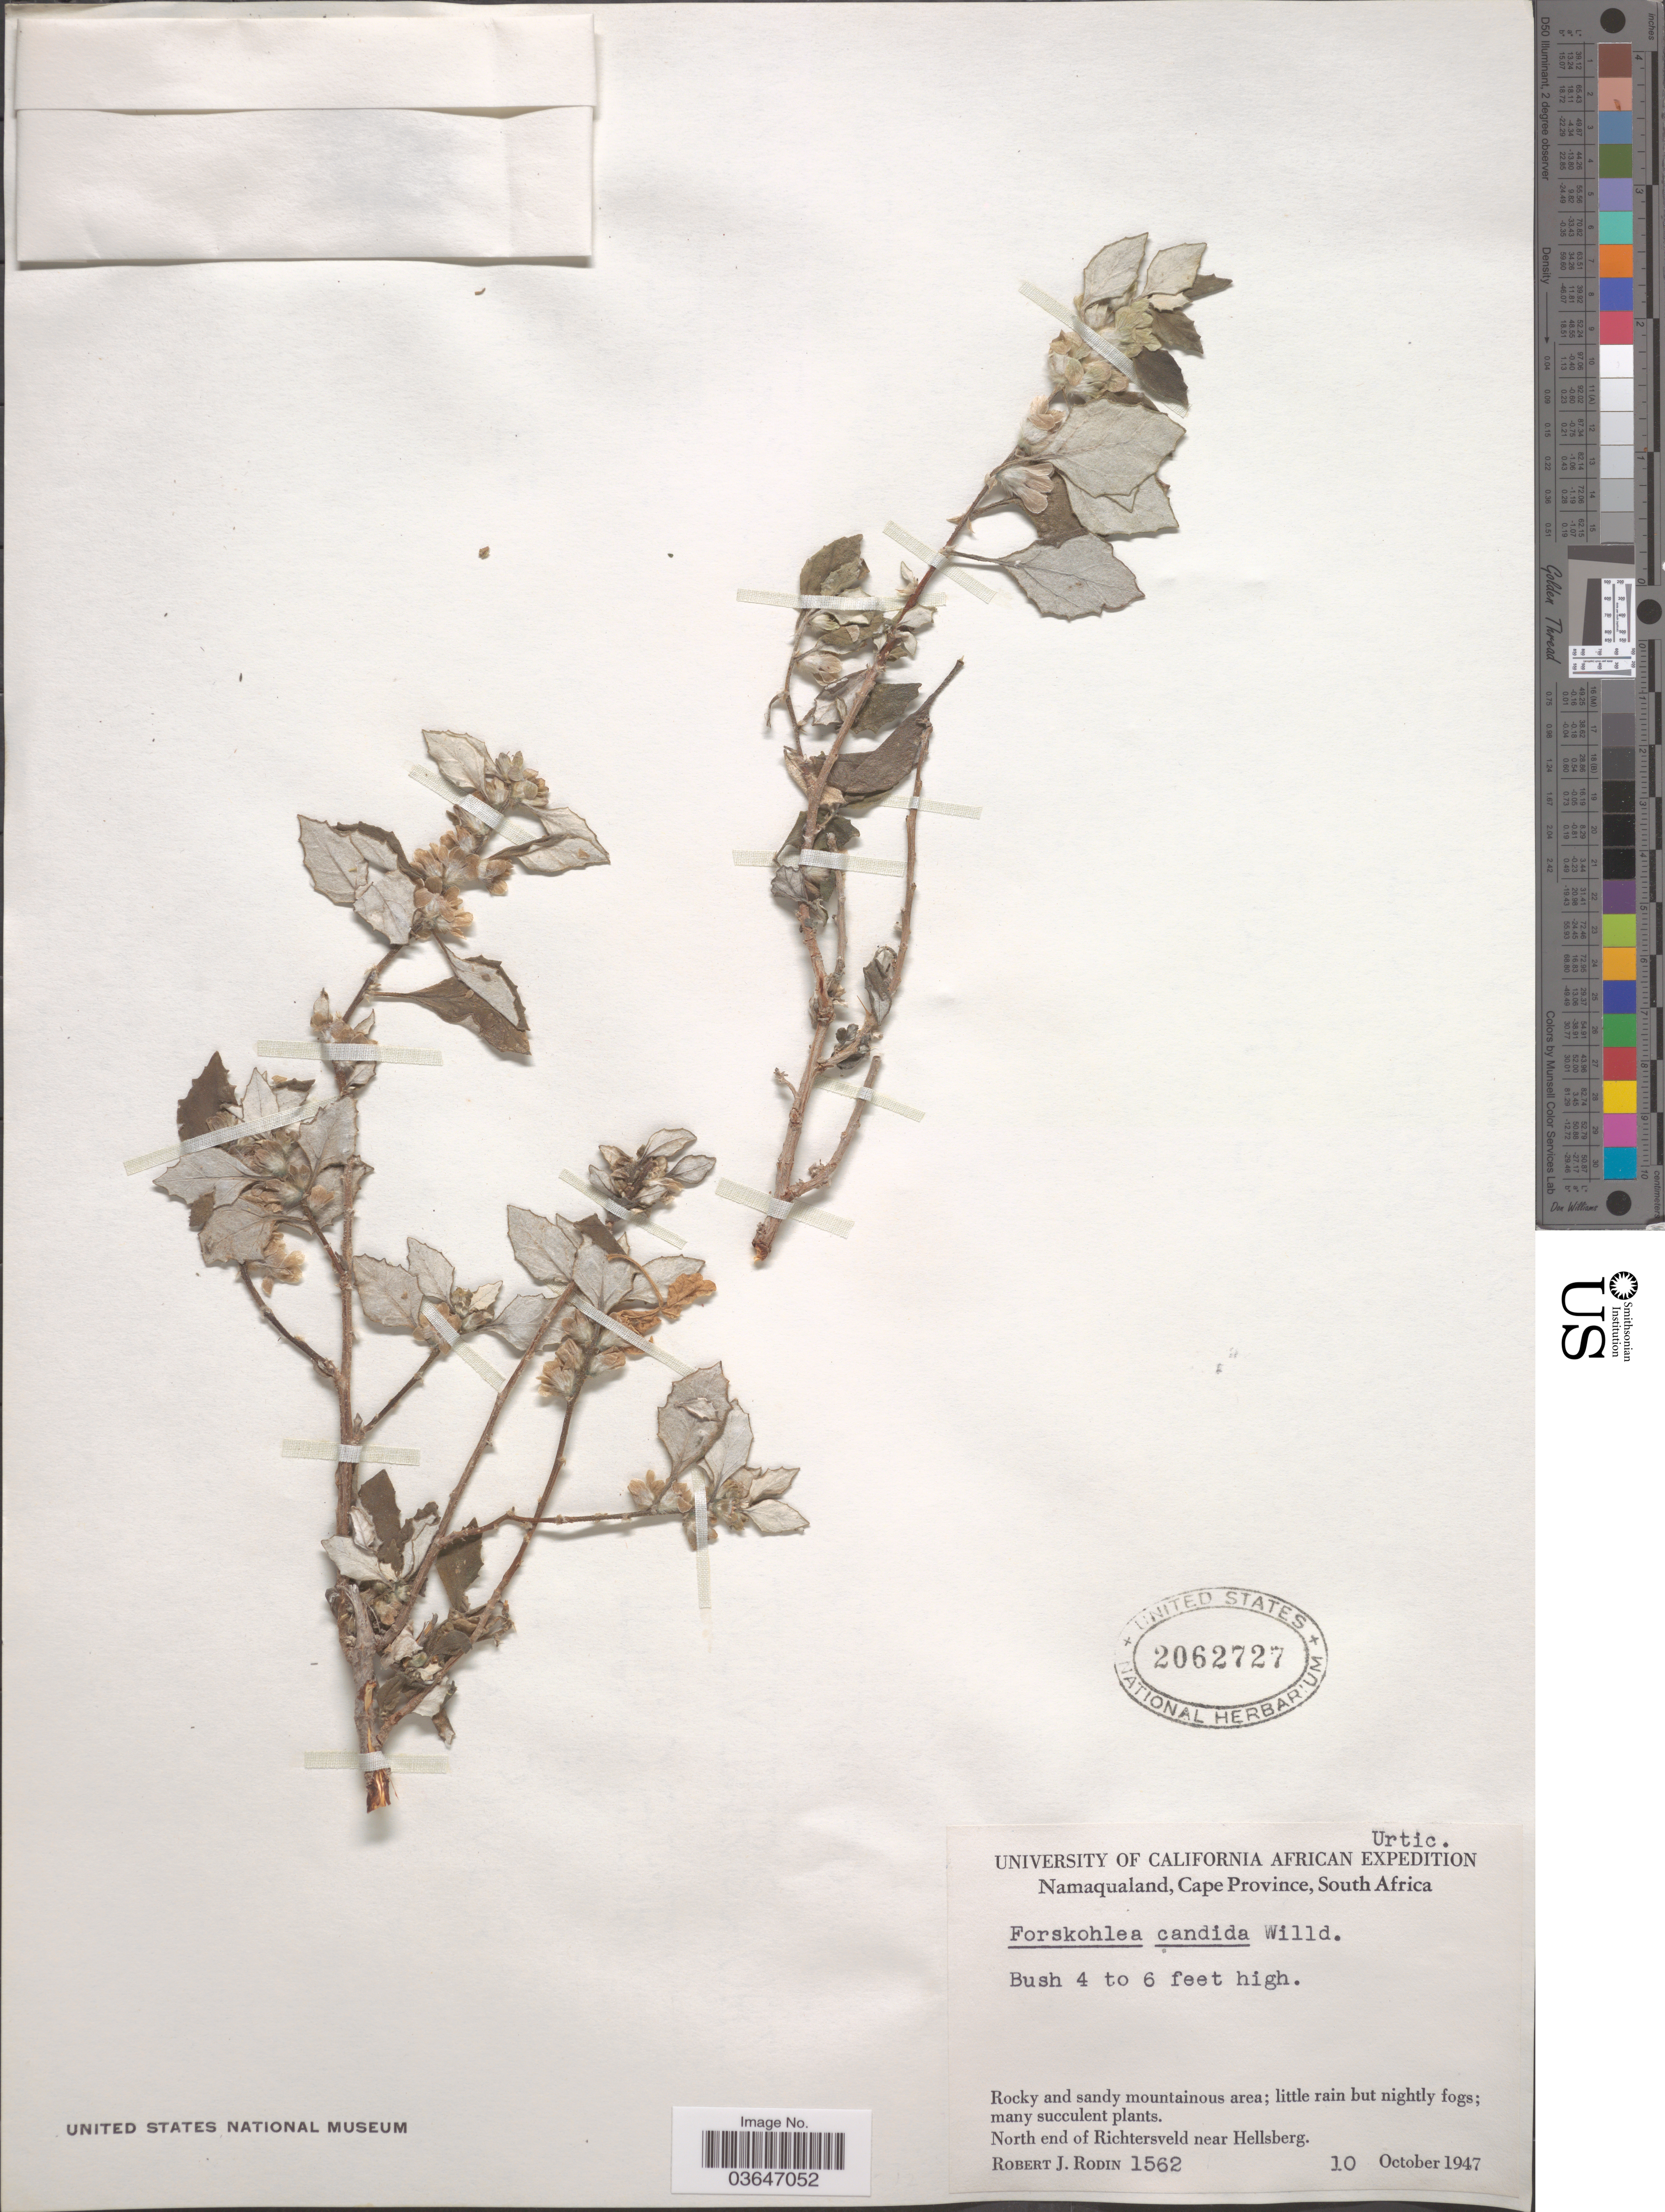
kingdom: Plantae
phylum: Tracheophyta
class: Magnoliopsida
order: Rosales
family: Urticaceae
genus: Forsskaolea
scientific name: Forsskaolea candida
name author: L. f.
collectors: R. J. Rodin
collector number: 1562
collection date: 1947-10-10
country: South Africa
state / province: Northern Cape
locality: Namaqualand. North end of Richtersveld near Hellsberg.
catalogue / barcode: US 2062727